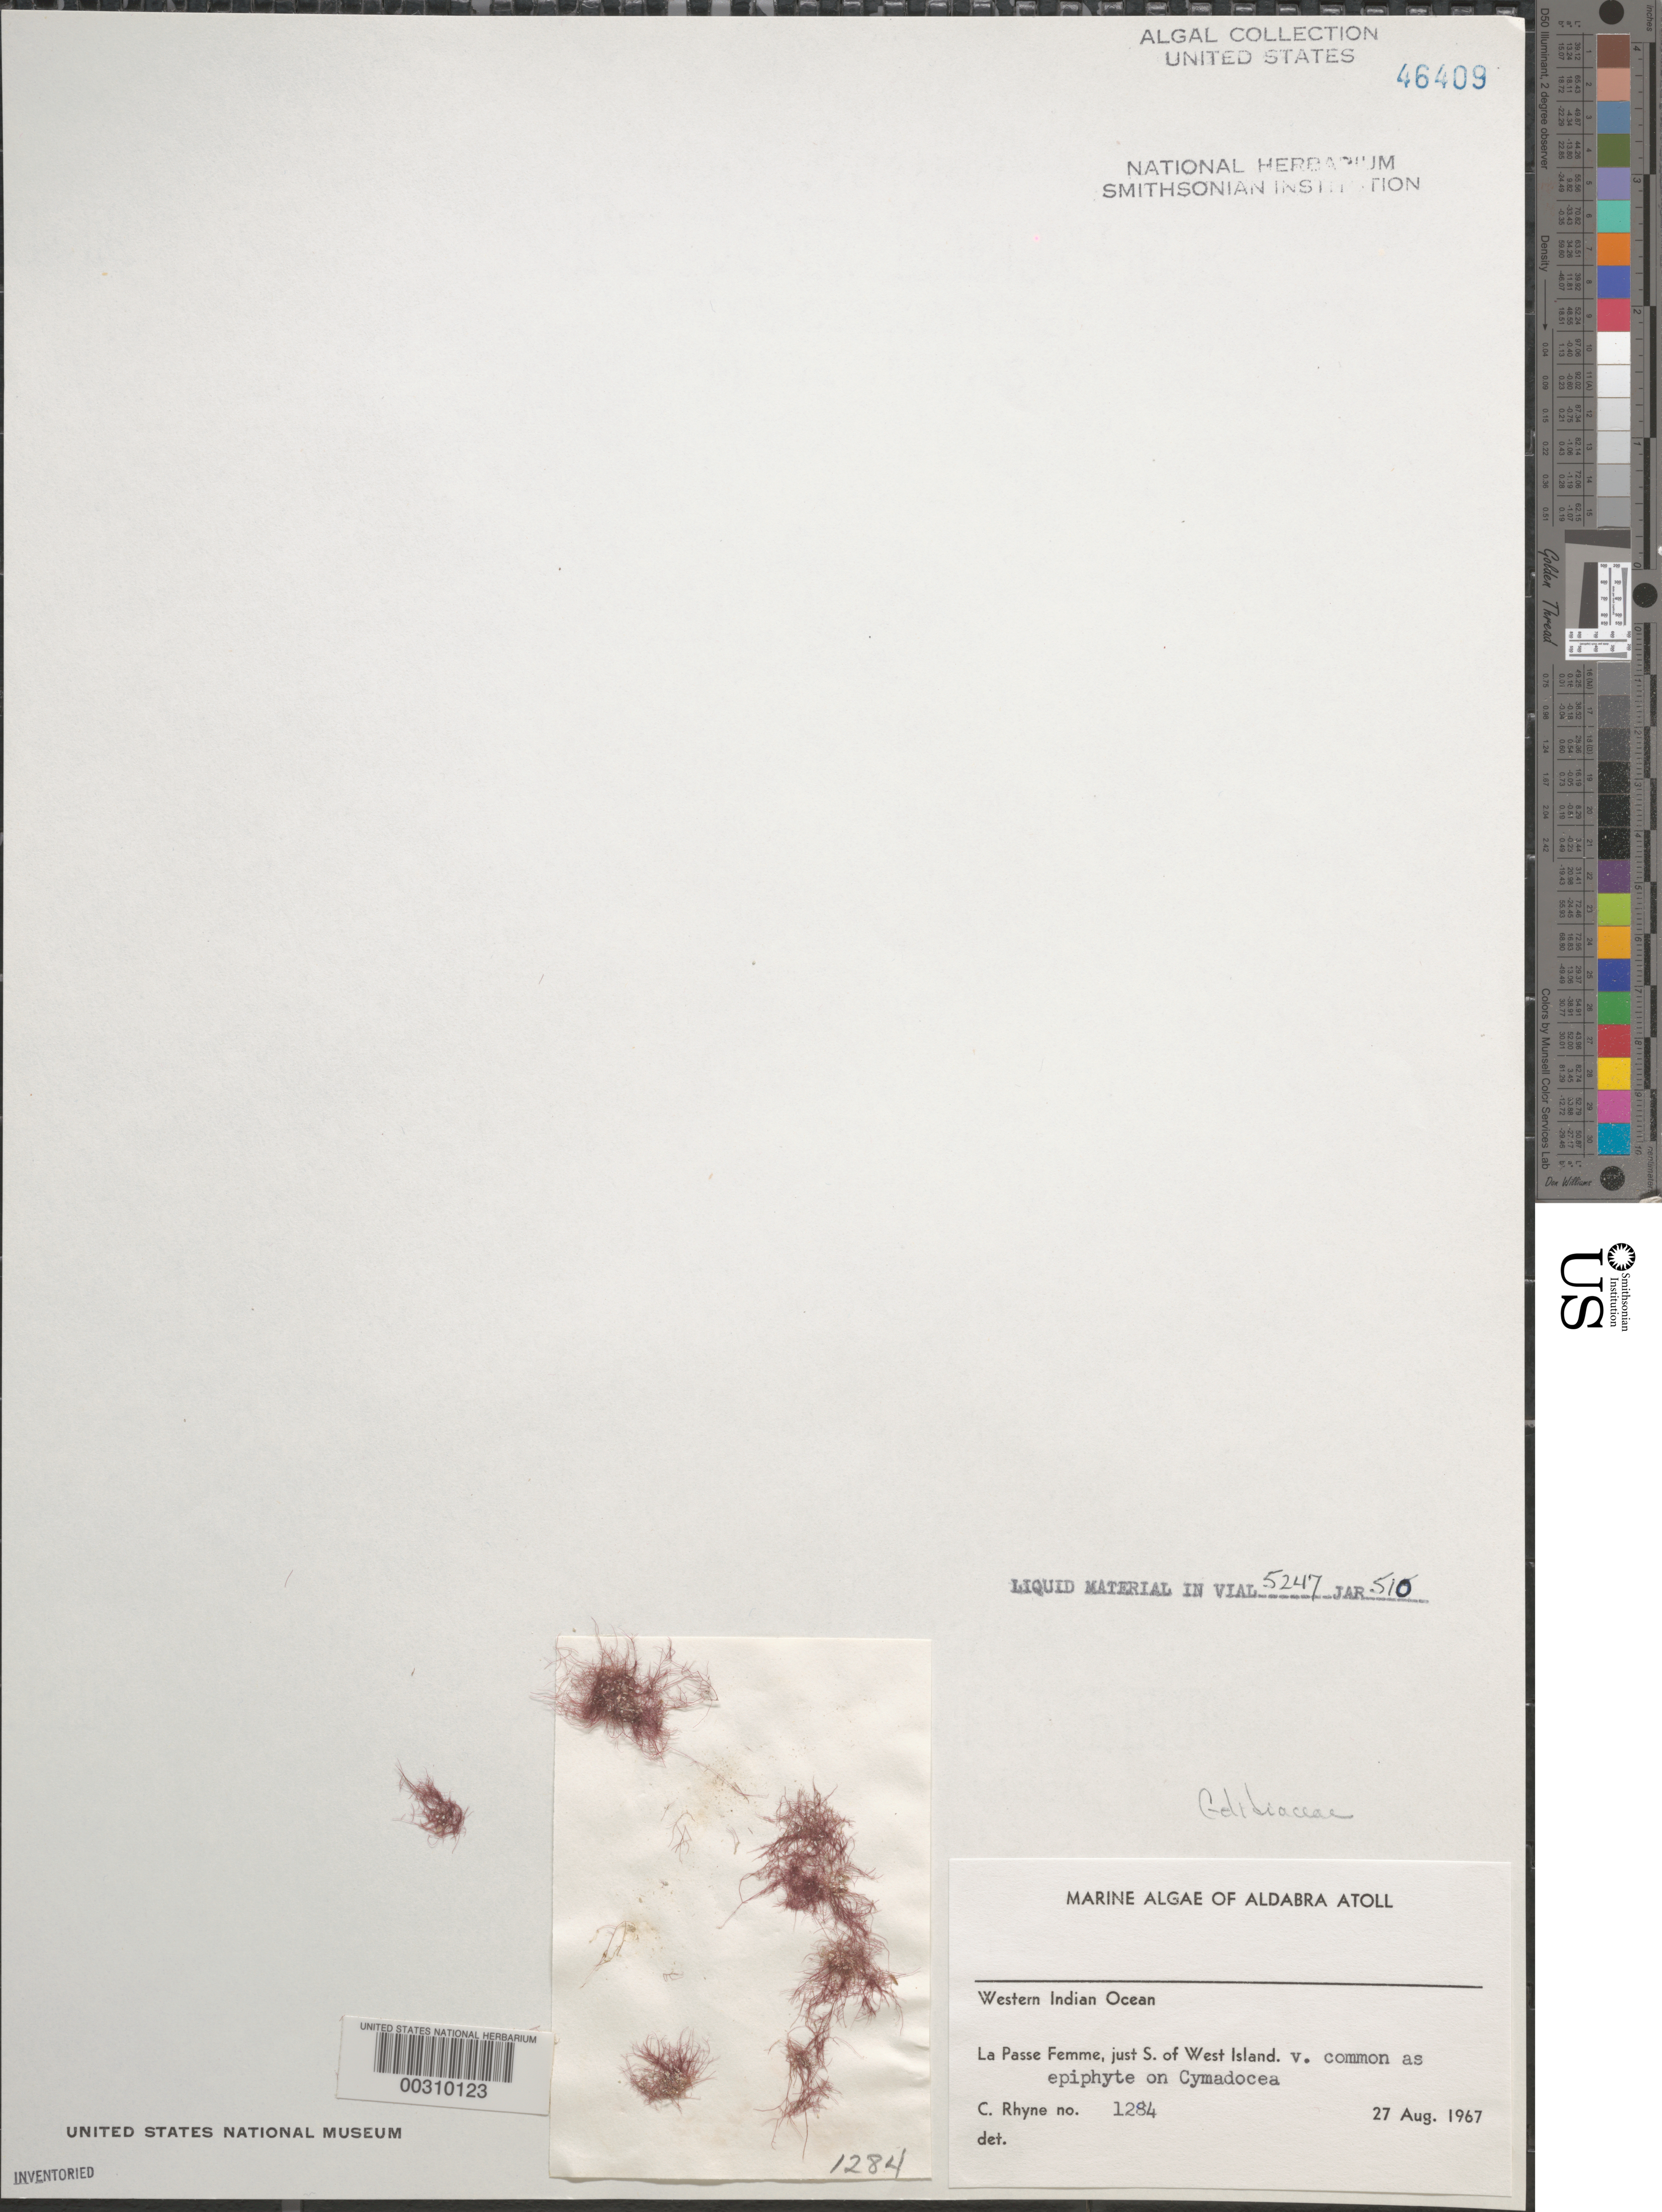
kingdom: Plantae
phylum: Rhodophyta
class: Florideophyceae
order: Gelidiales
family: Gelidiaceae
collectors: C. Rhyne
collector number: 1284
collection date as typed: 27 Aug 1967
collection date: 1967-08-27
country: Seychelles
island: Aldabra Atoll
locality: La Passe Femme, just south of West Islet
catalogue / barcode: US 46409